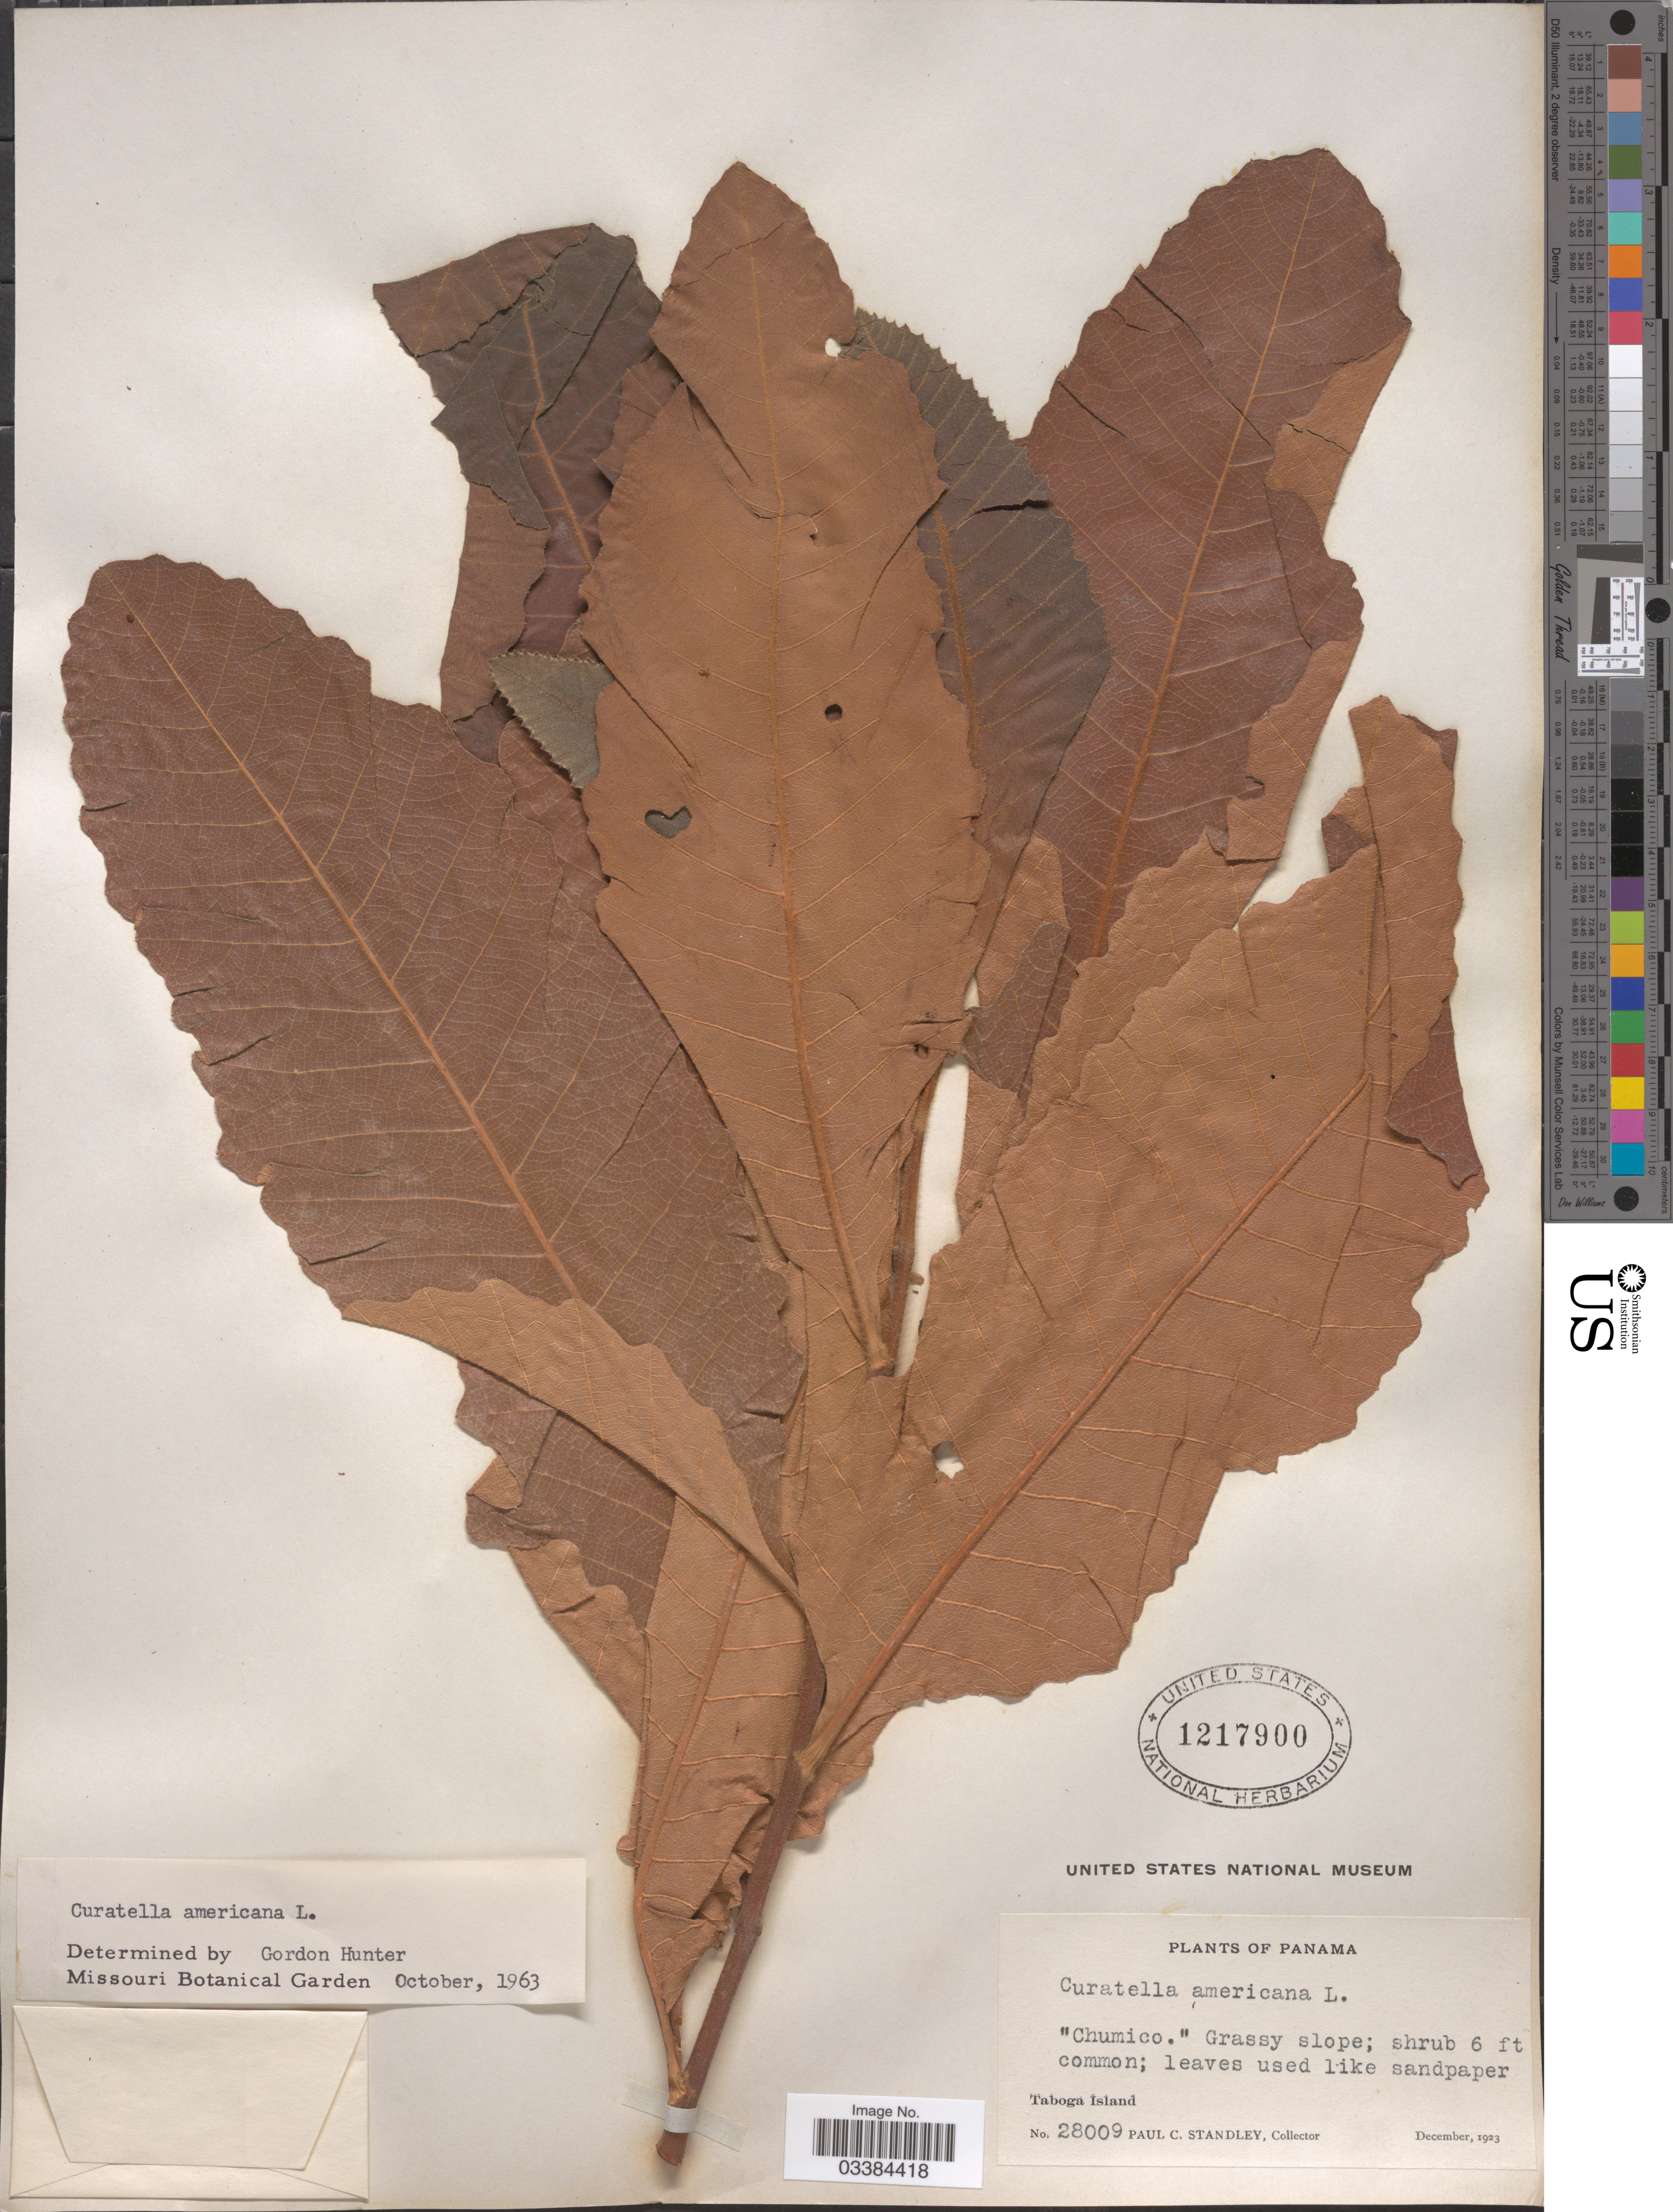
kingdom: Plantae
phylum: Tracheophyta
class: Magnoliopsida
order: Dilleniales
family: Dilleniaceae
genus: Curatella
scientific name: Curatella americana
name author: L.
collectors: P. C. Standley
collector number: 28009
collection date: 1923-12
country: Panama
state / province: Panamá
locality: Taboga Island.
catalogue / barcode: US 1217900